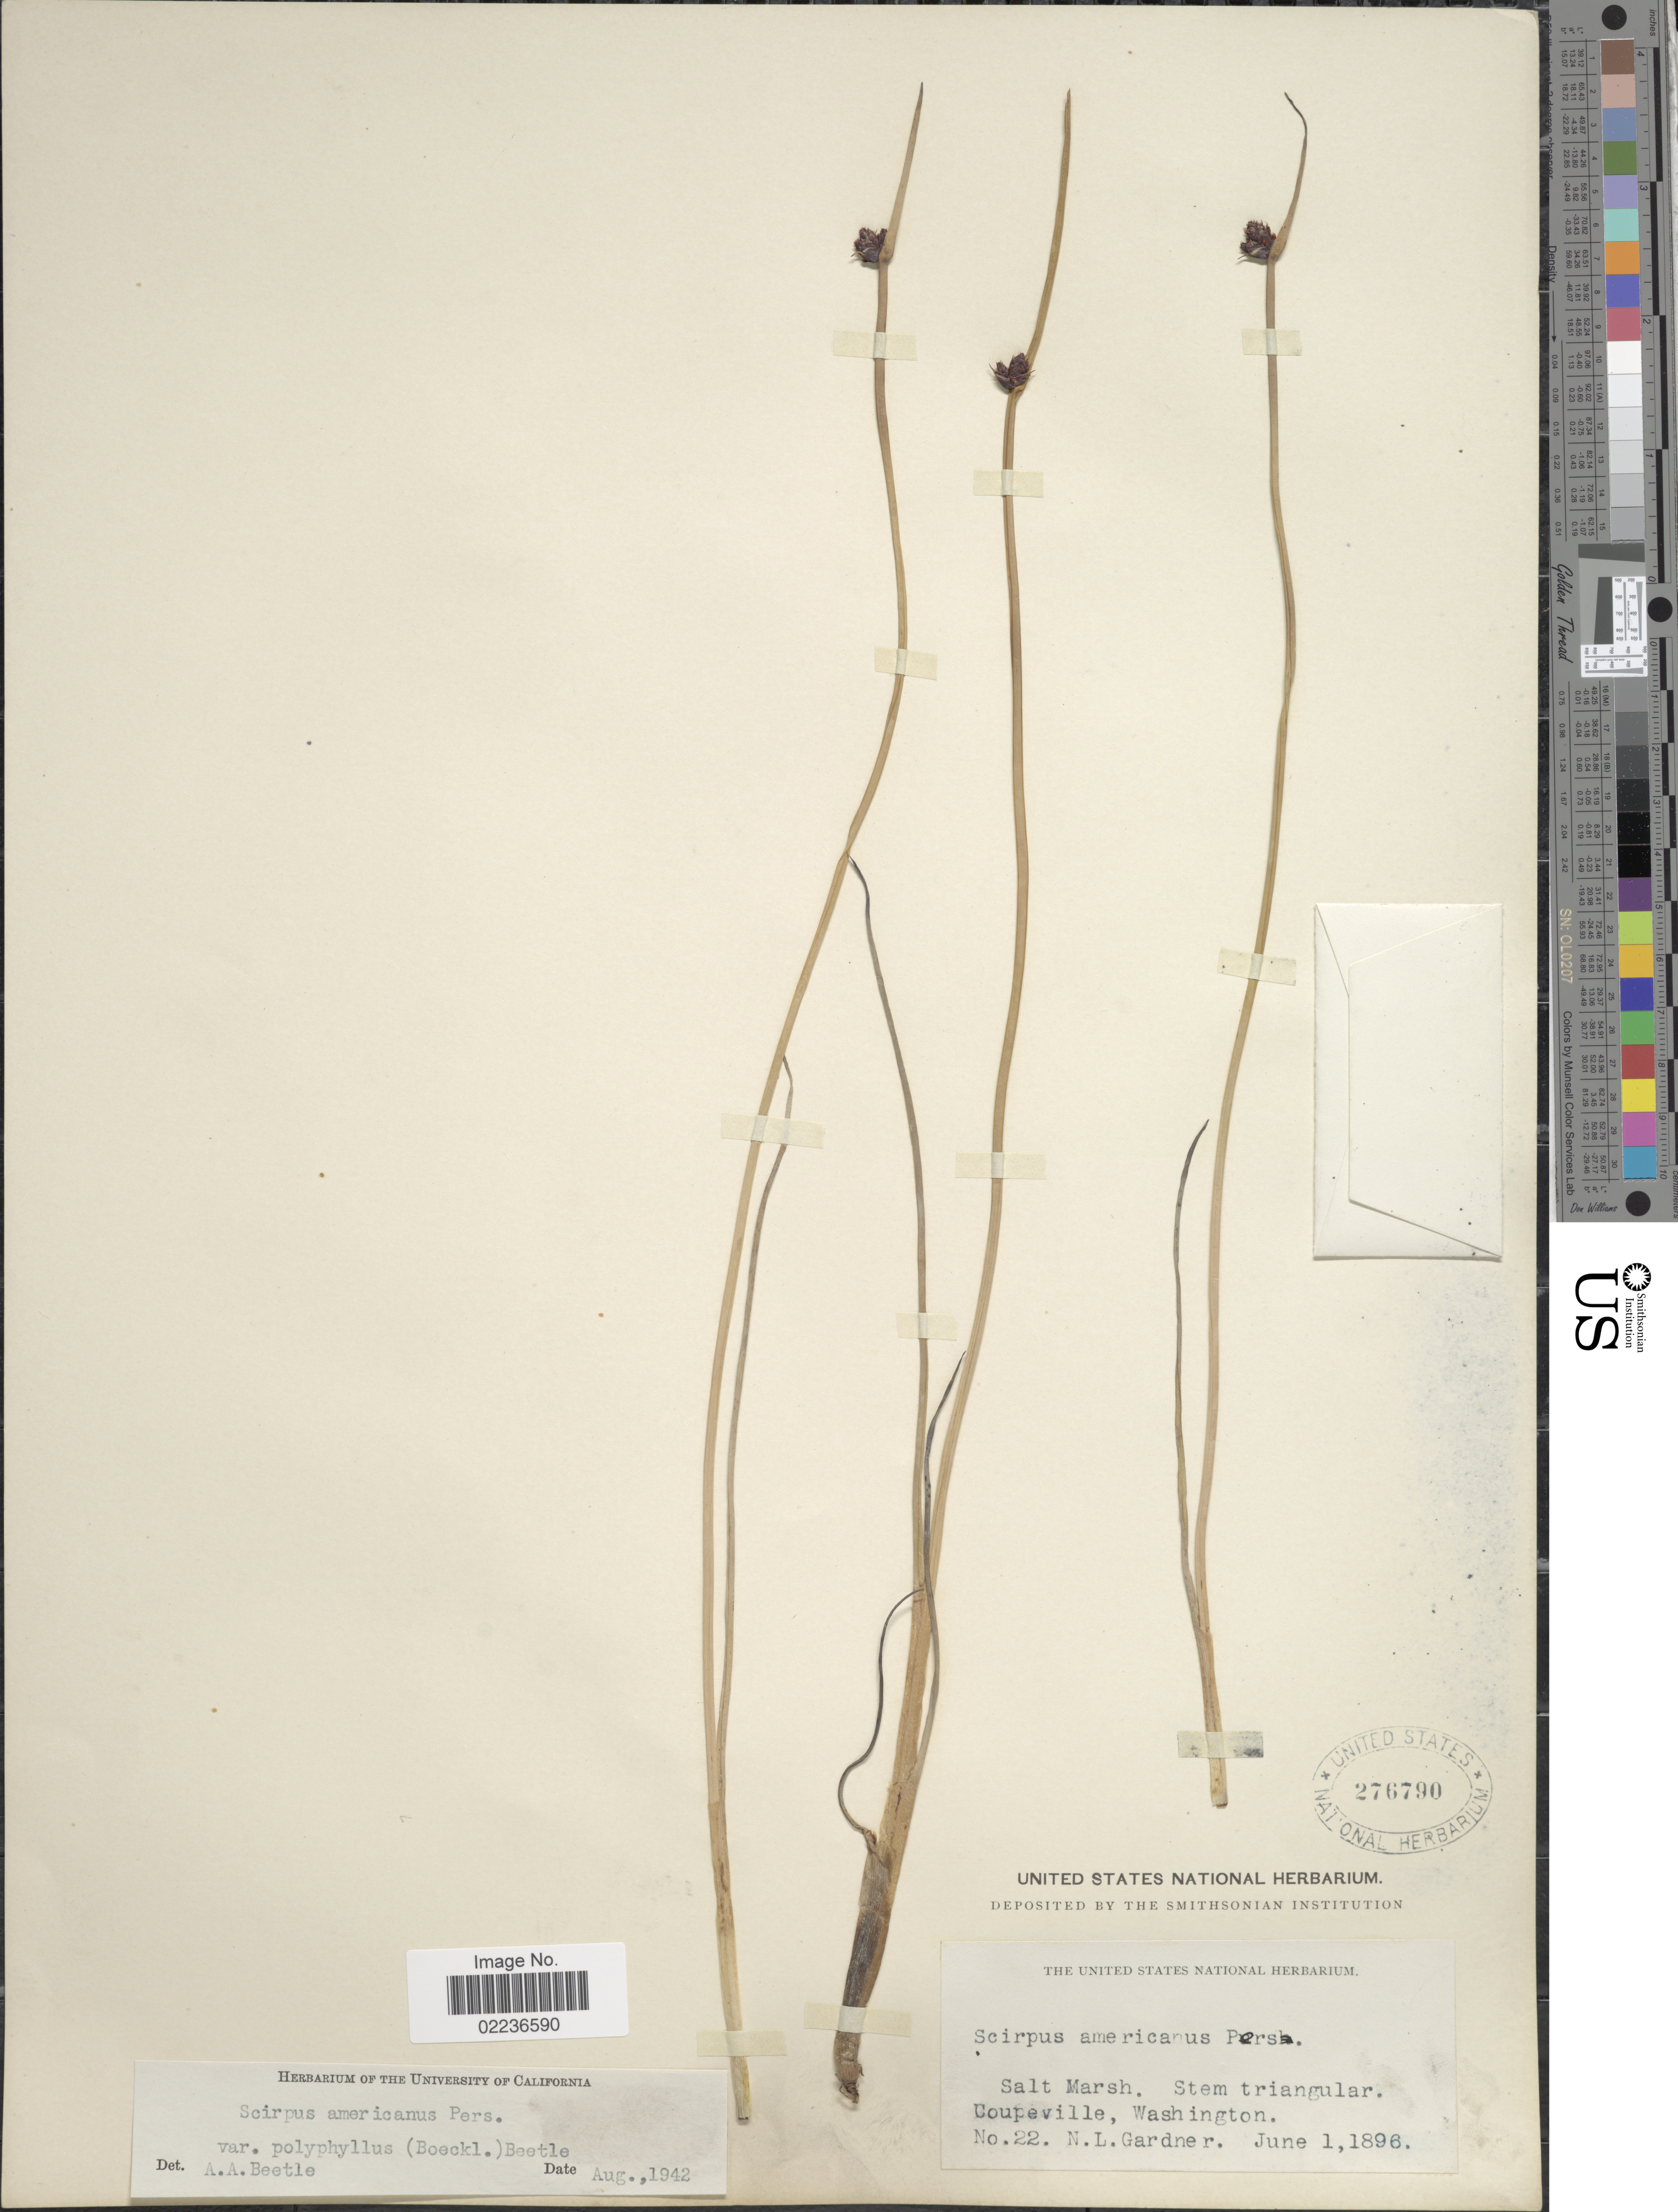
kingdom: Plantae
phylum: Tracheophyta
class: Liliopsida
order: Poales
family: Cyperaceae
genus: Schoenoplectus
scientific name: Schoenoplectus pungens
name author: (Vahl) Palla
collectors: N. Gardner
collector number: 22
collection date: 1896-06-01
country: United States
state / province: Washington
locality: Coupeville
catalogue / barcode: US 276790